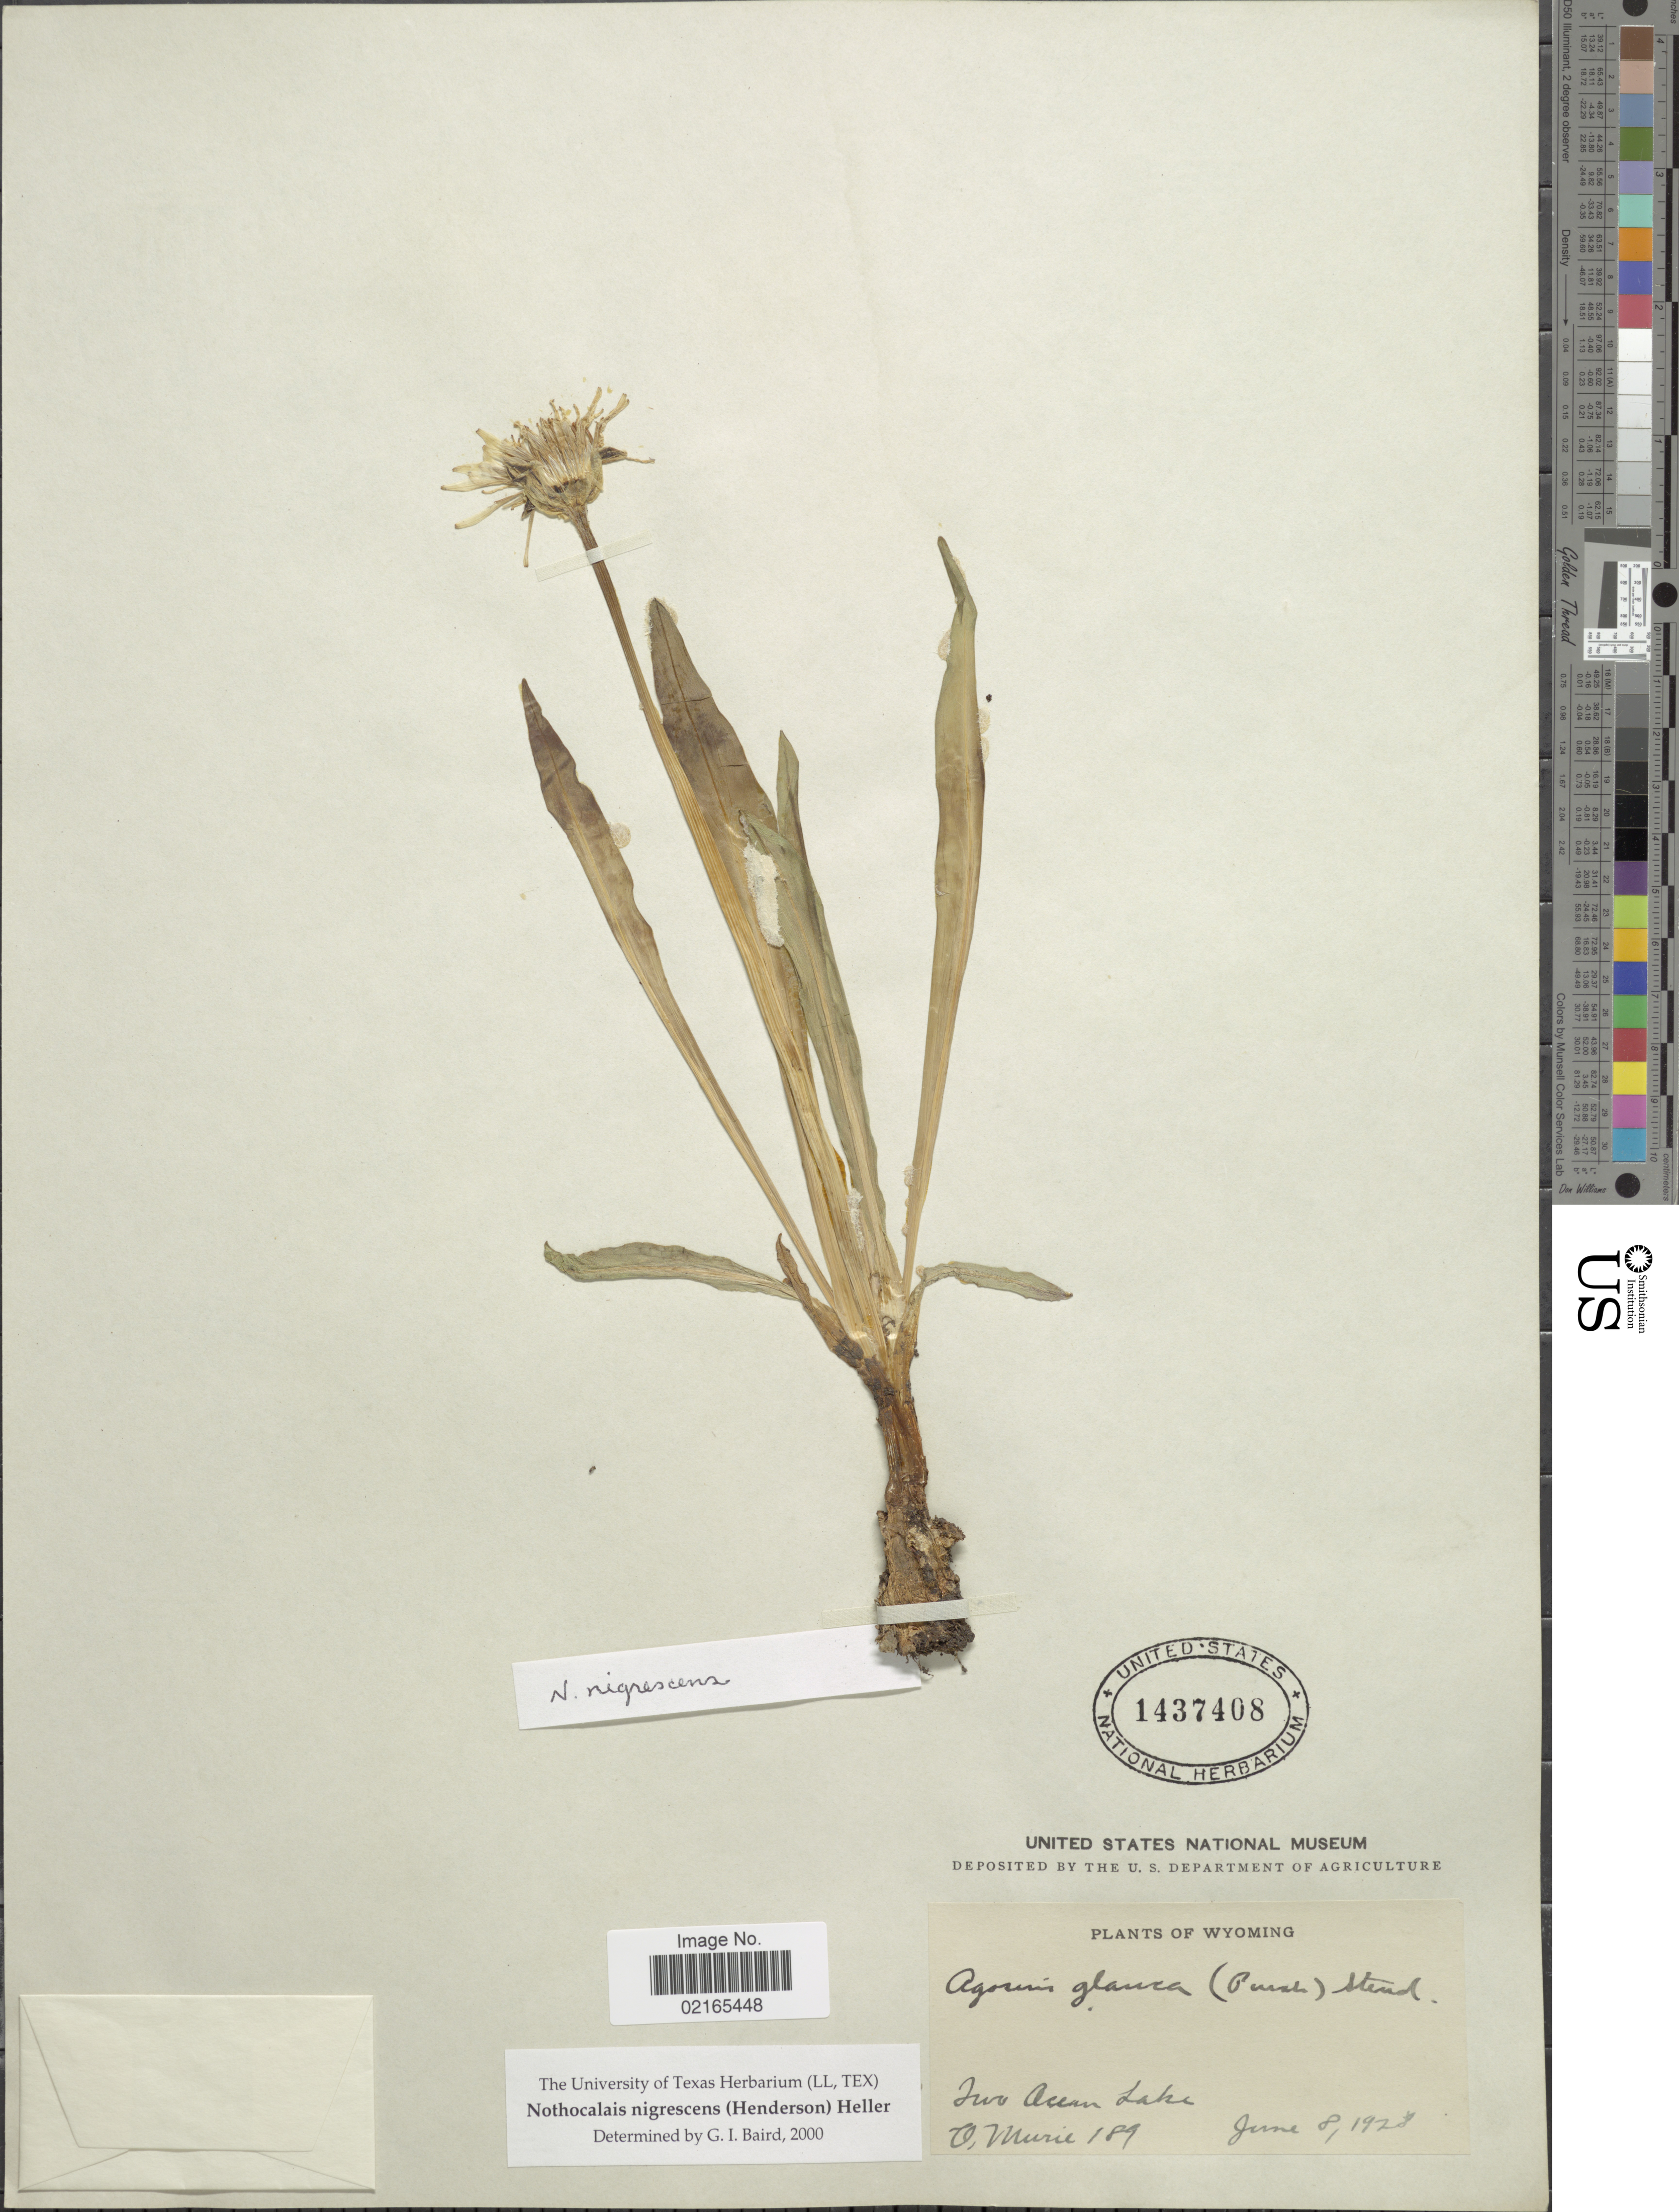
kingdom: Plantae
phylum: Tracheophyta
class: Magnoliopsida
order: Asterales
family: Asteraceae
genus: Nothocalais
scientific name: Nothocalais nigrescens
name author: (L.F. Hend.) A. Heller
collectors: O. Murie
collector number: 189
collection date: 1928-06-08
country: United States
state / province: Wyoming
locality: Two Ocean Lake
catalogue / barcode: US 1437408